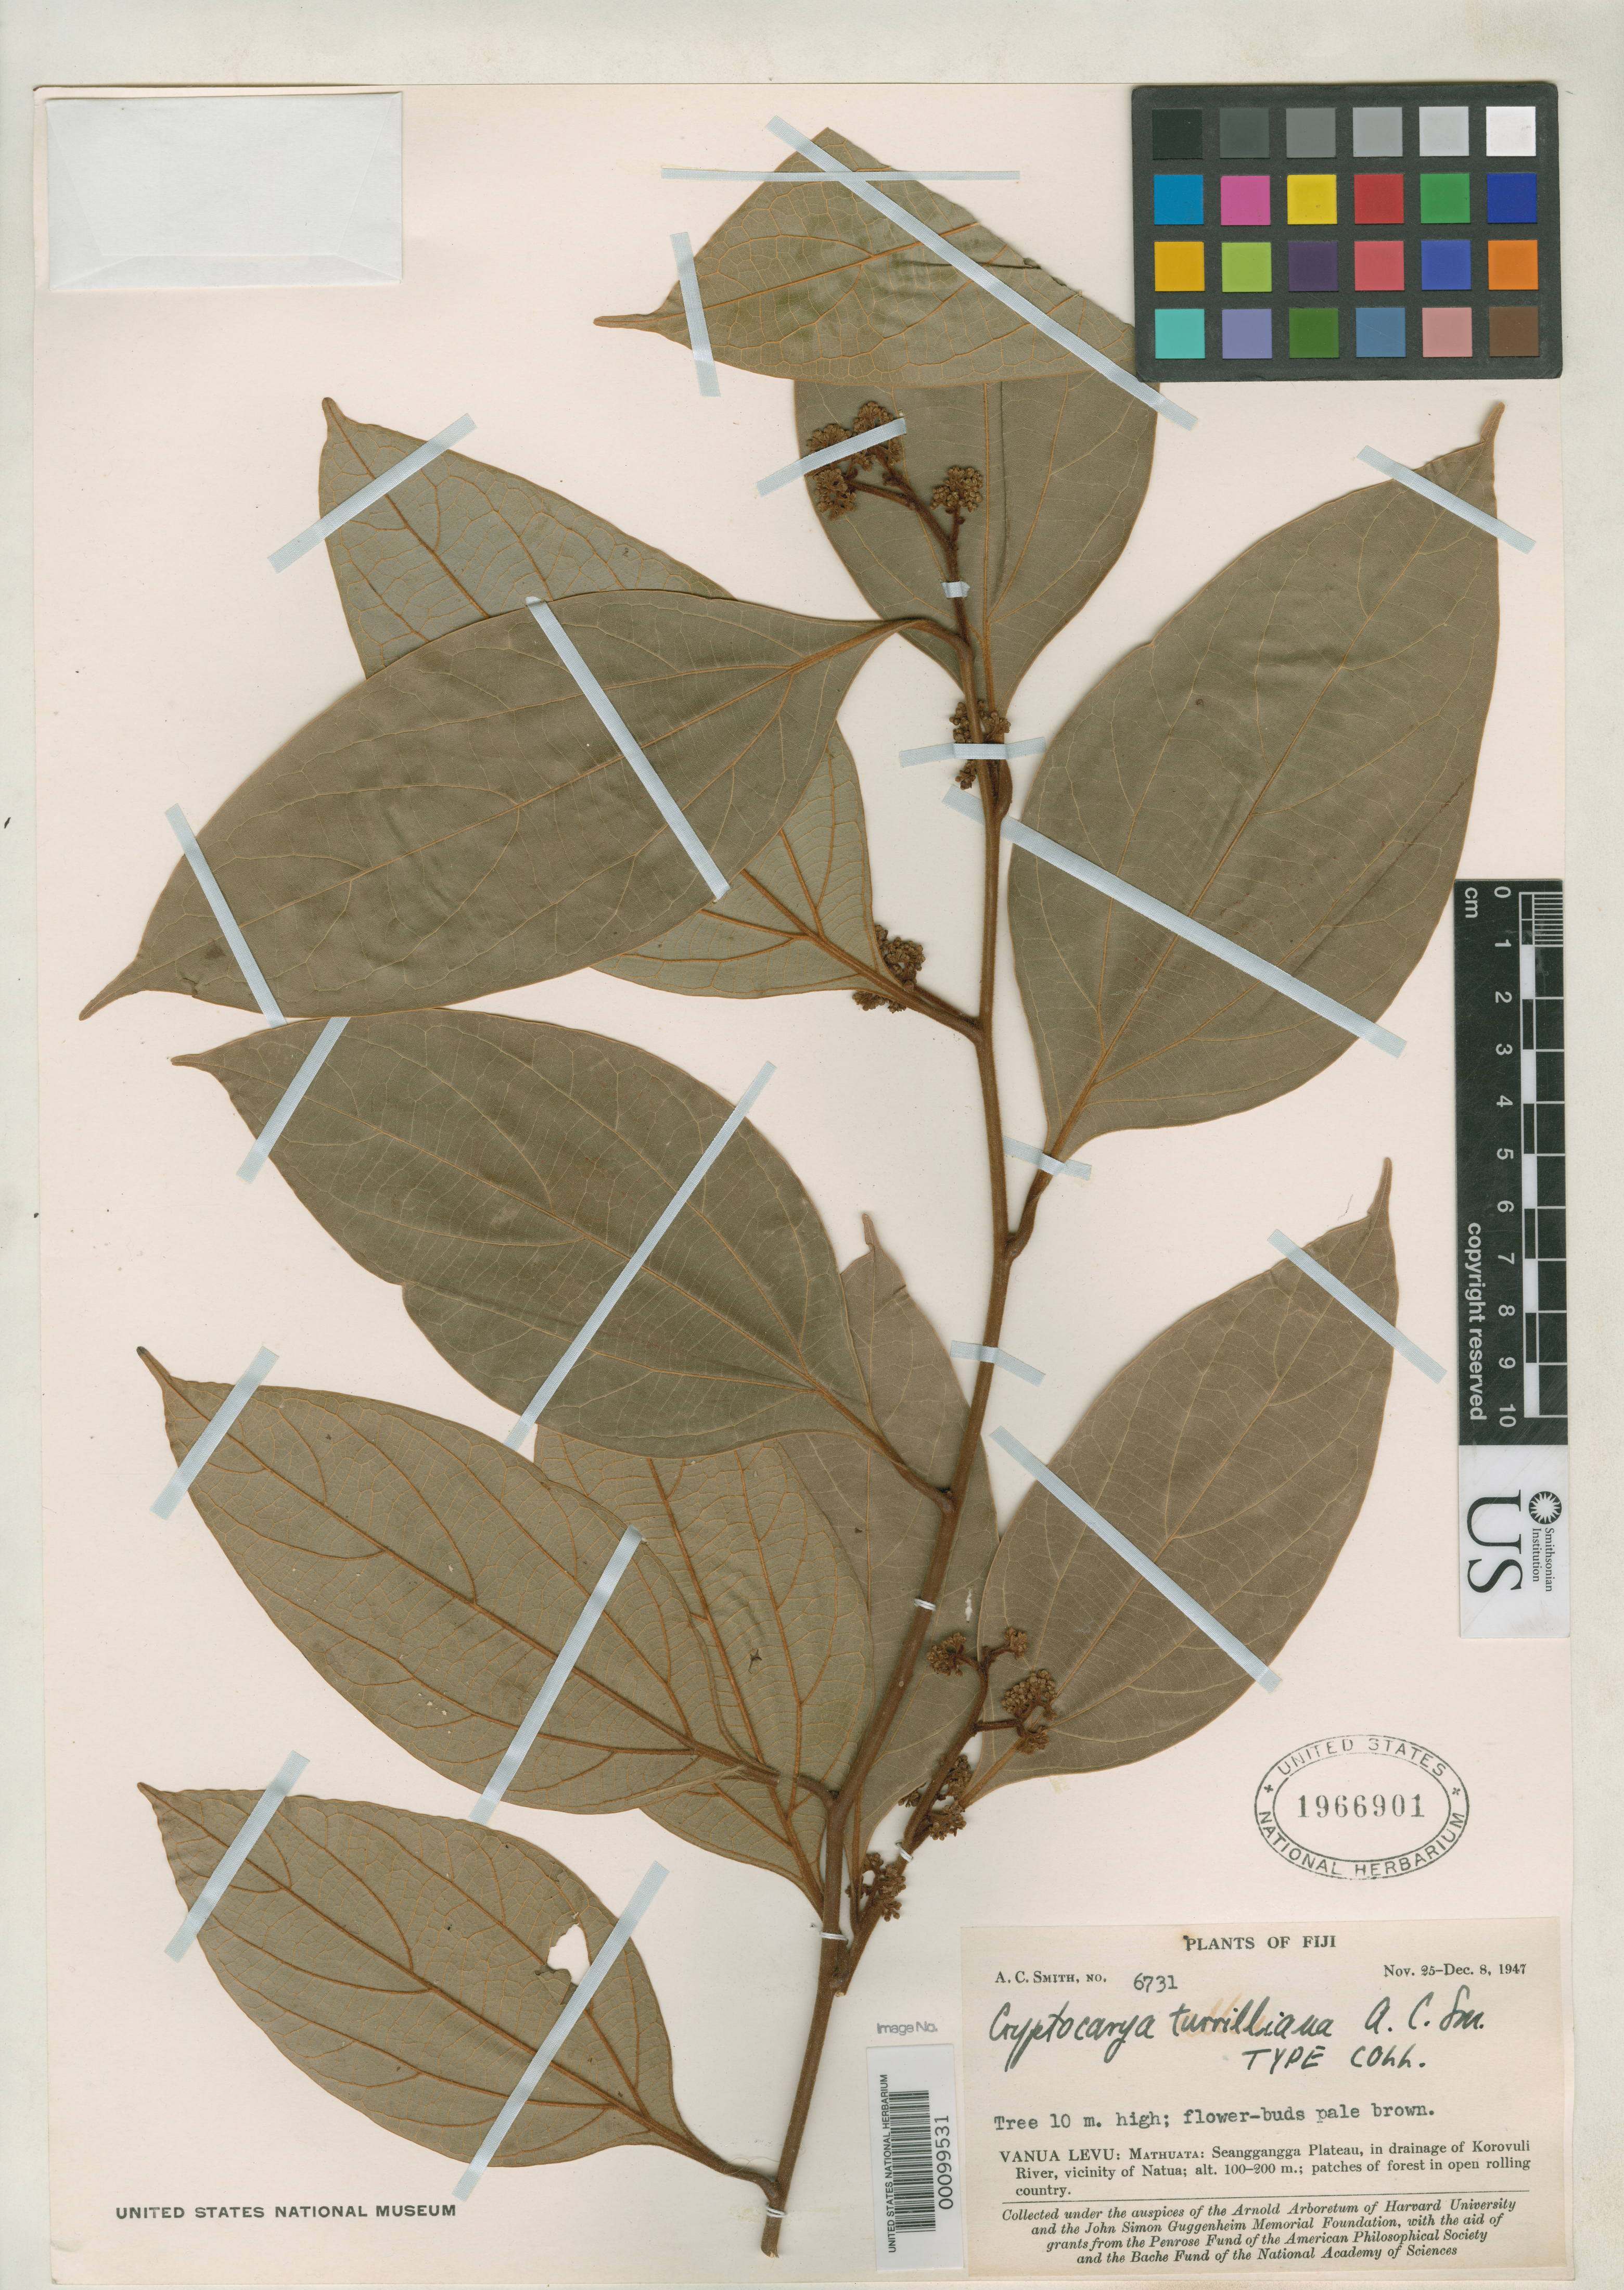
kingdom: Plantae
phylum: Tracheophyta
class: Magnoliopsida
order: Laurales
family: Lauraceae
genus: Cryptocarya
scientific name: Cryptocarya turrilliana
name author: A.C. Sm.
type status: Isotype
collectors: A. C. Smith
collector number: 6731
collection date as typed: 28 Nov 1947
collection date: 1947-11-28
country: Fiji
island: Macuata-i-wai [Mathuata-i-wai]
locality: Mathuata, Seang Granga plateau, drainage of Korovuli river, vicinity of Natua. [Vanua Levu Group]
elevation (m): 100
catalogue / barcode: US 1966901